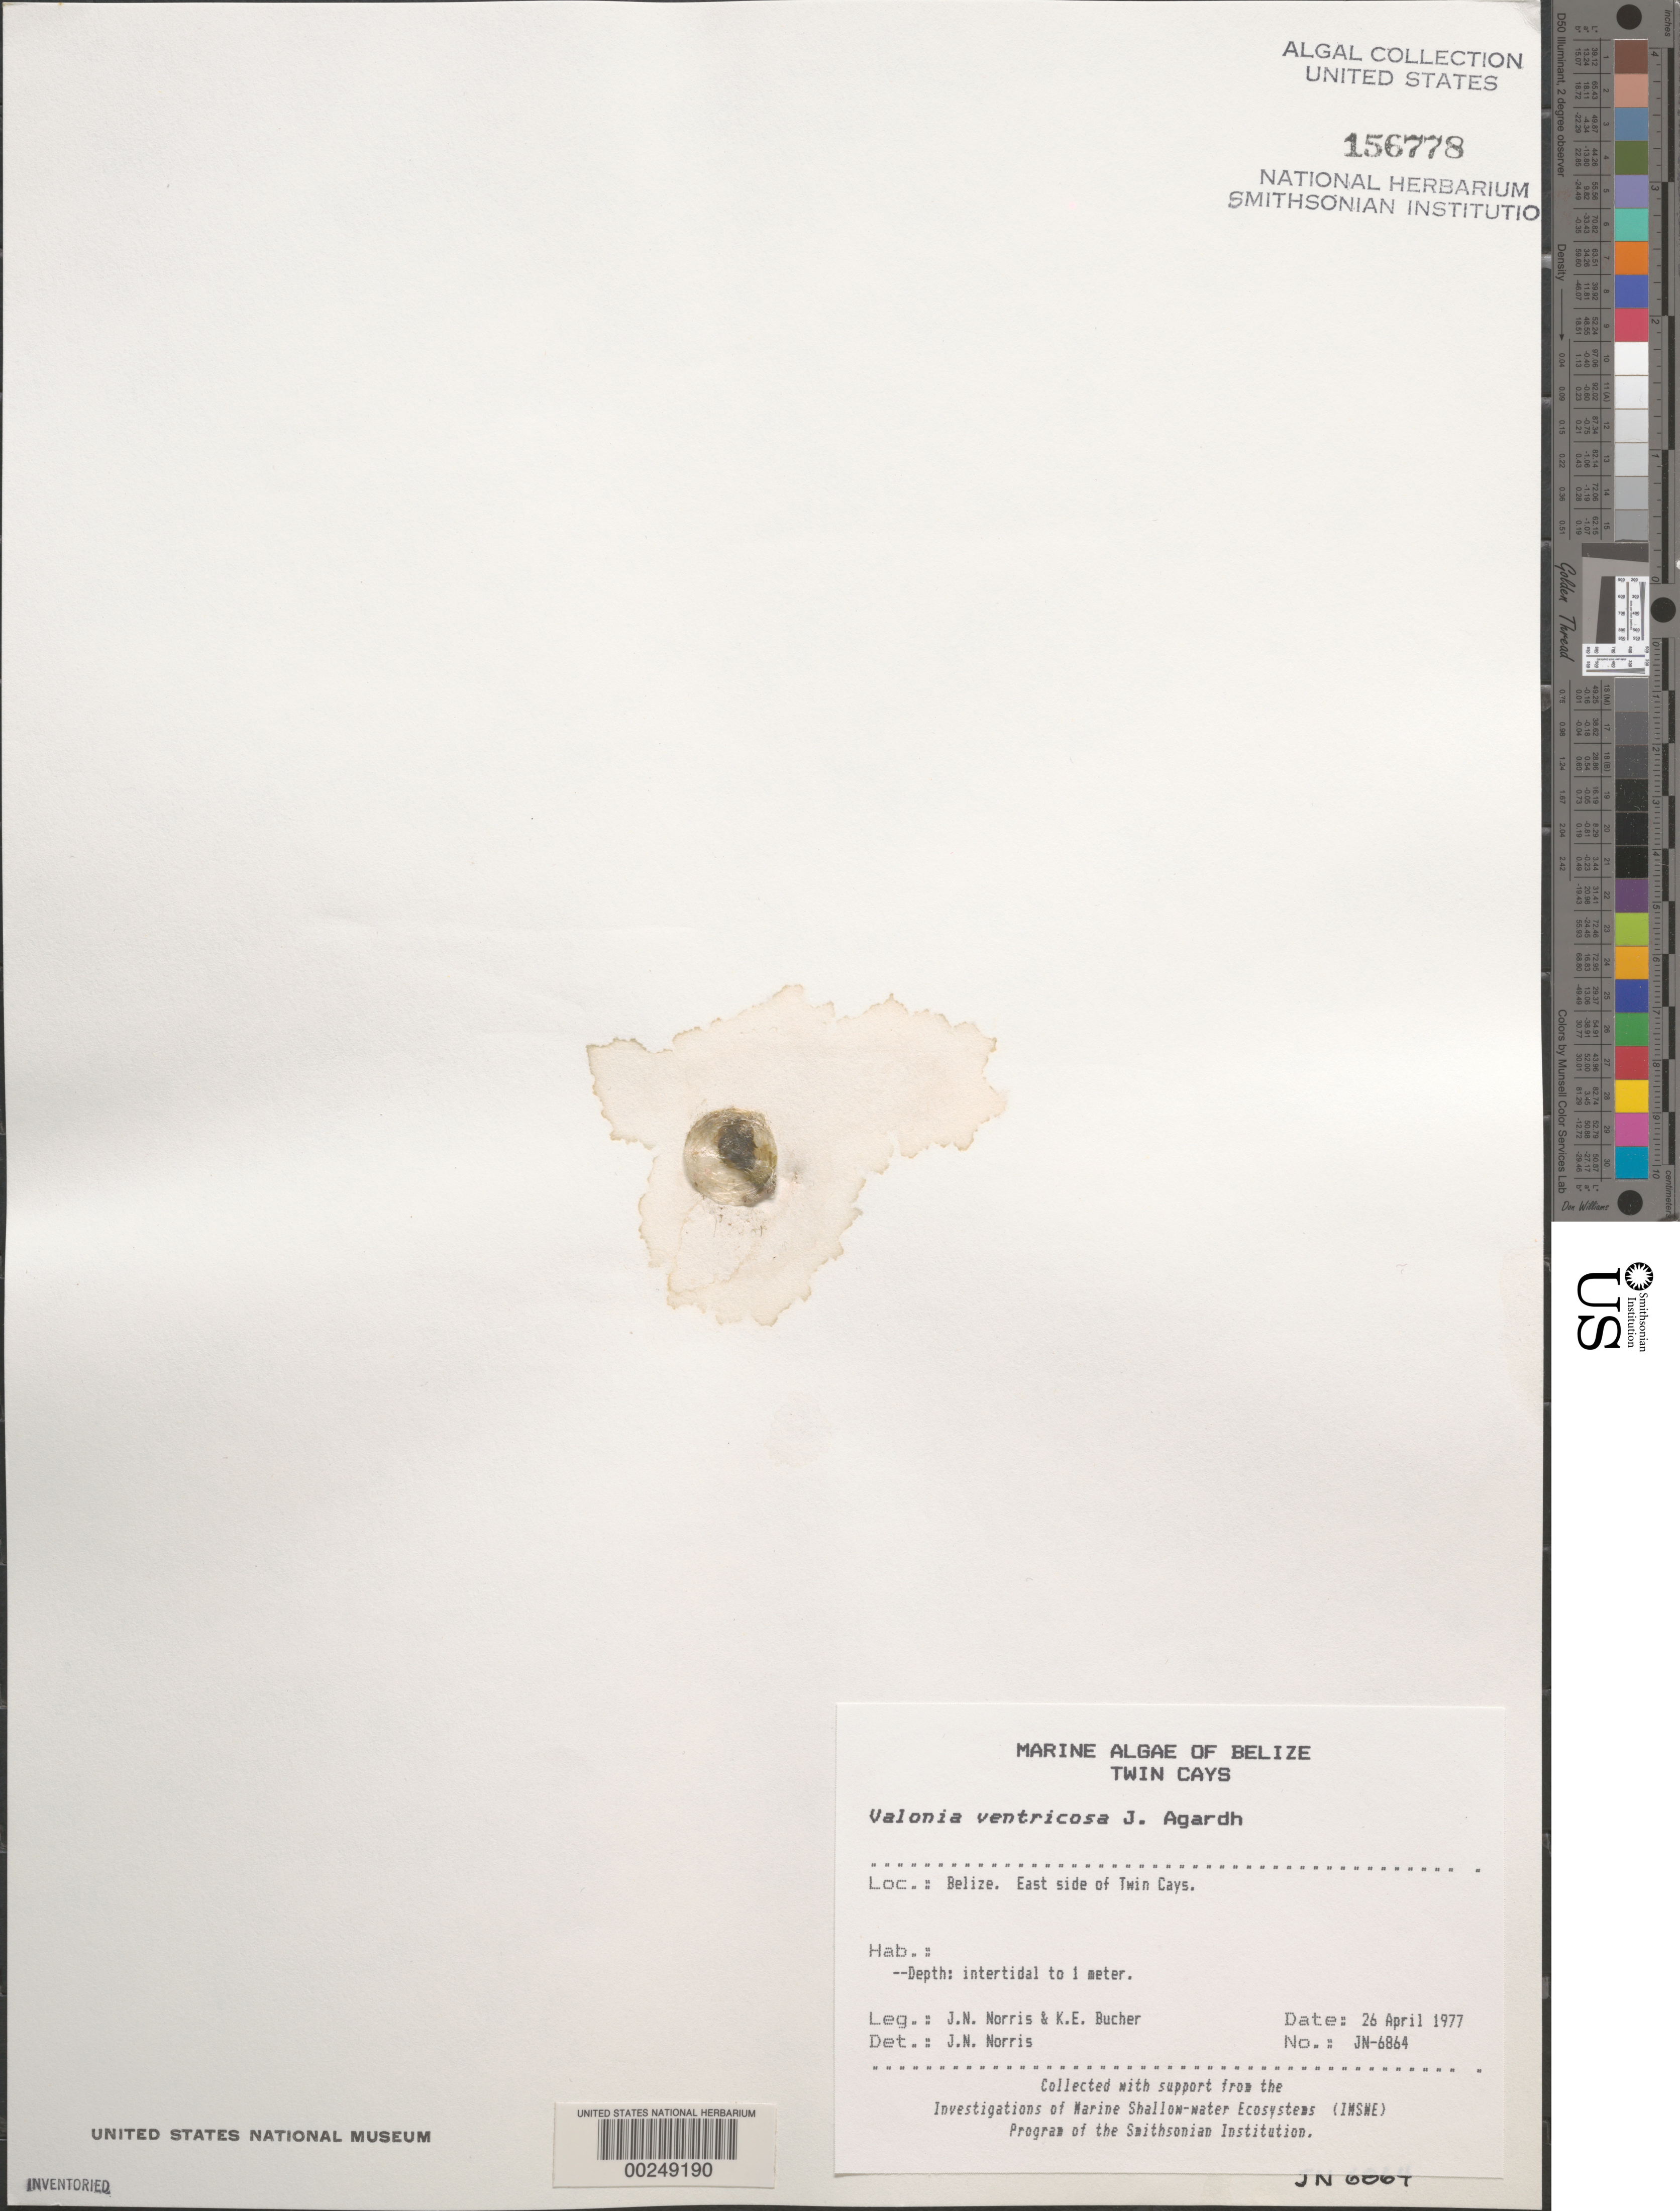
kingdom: Plantae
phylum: Chlorophyta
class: Ulvophyceae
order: Siphonocladales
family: Valoniaceae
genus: Valonia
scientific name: Valonia ventricosa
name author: J. Agardh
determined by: Norris, James N.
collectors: J. N. Norris & K. E. Bucher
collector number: JN-6864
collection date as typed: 26 Apr 1977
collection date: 1977-04-26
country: Belize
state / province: Stann Creek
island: Twin Cays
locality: East side of Twin Cays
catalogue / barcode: US 156778